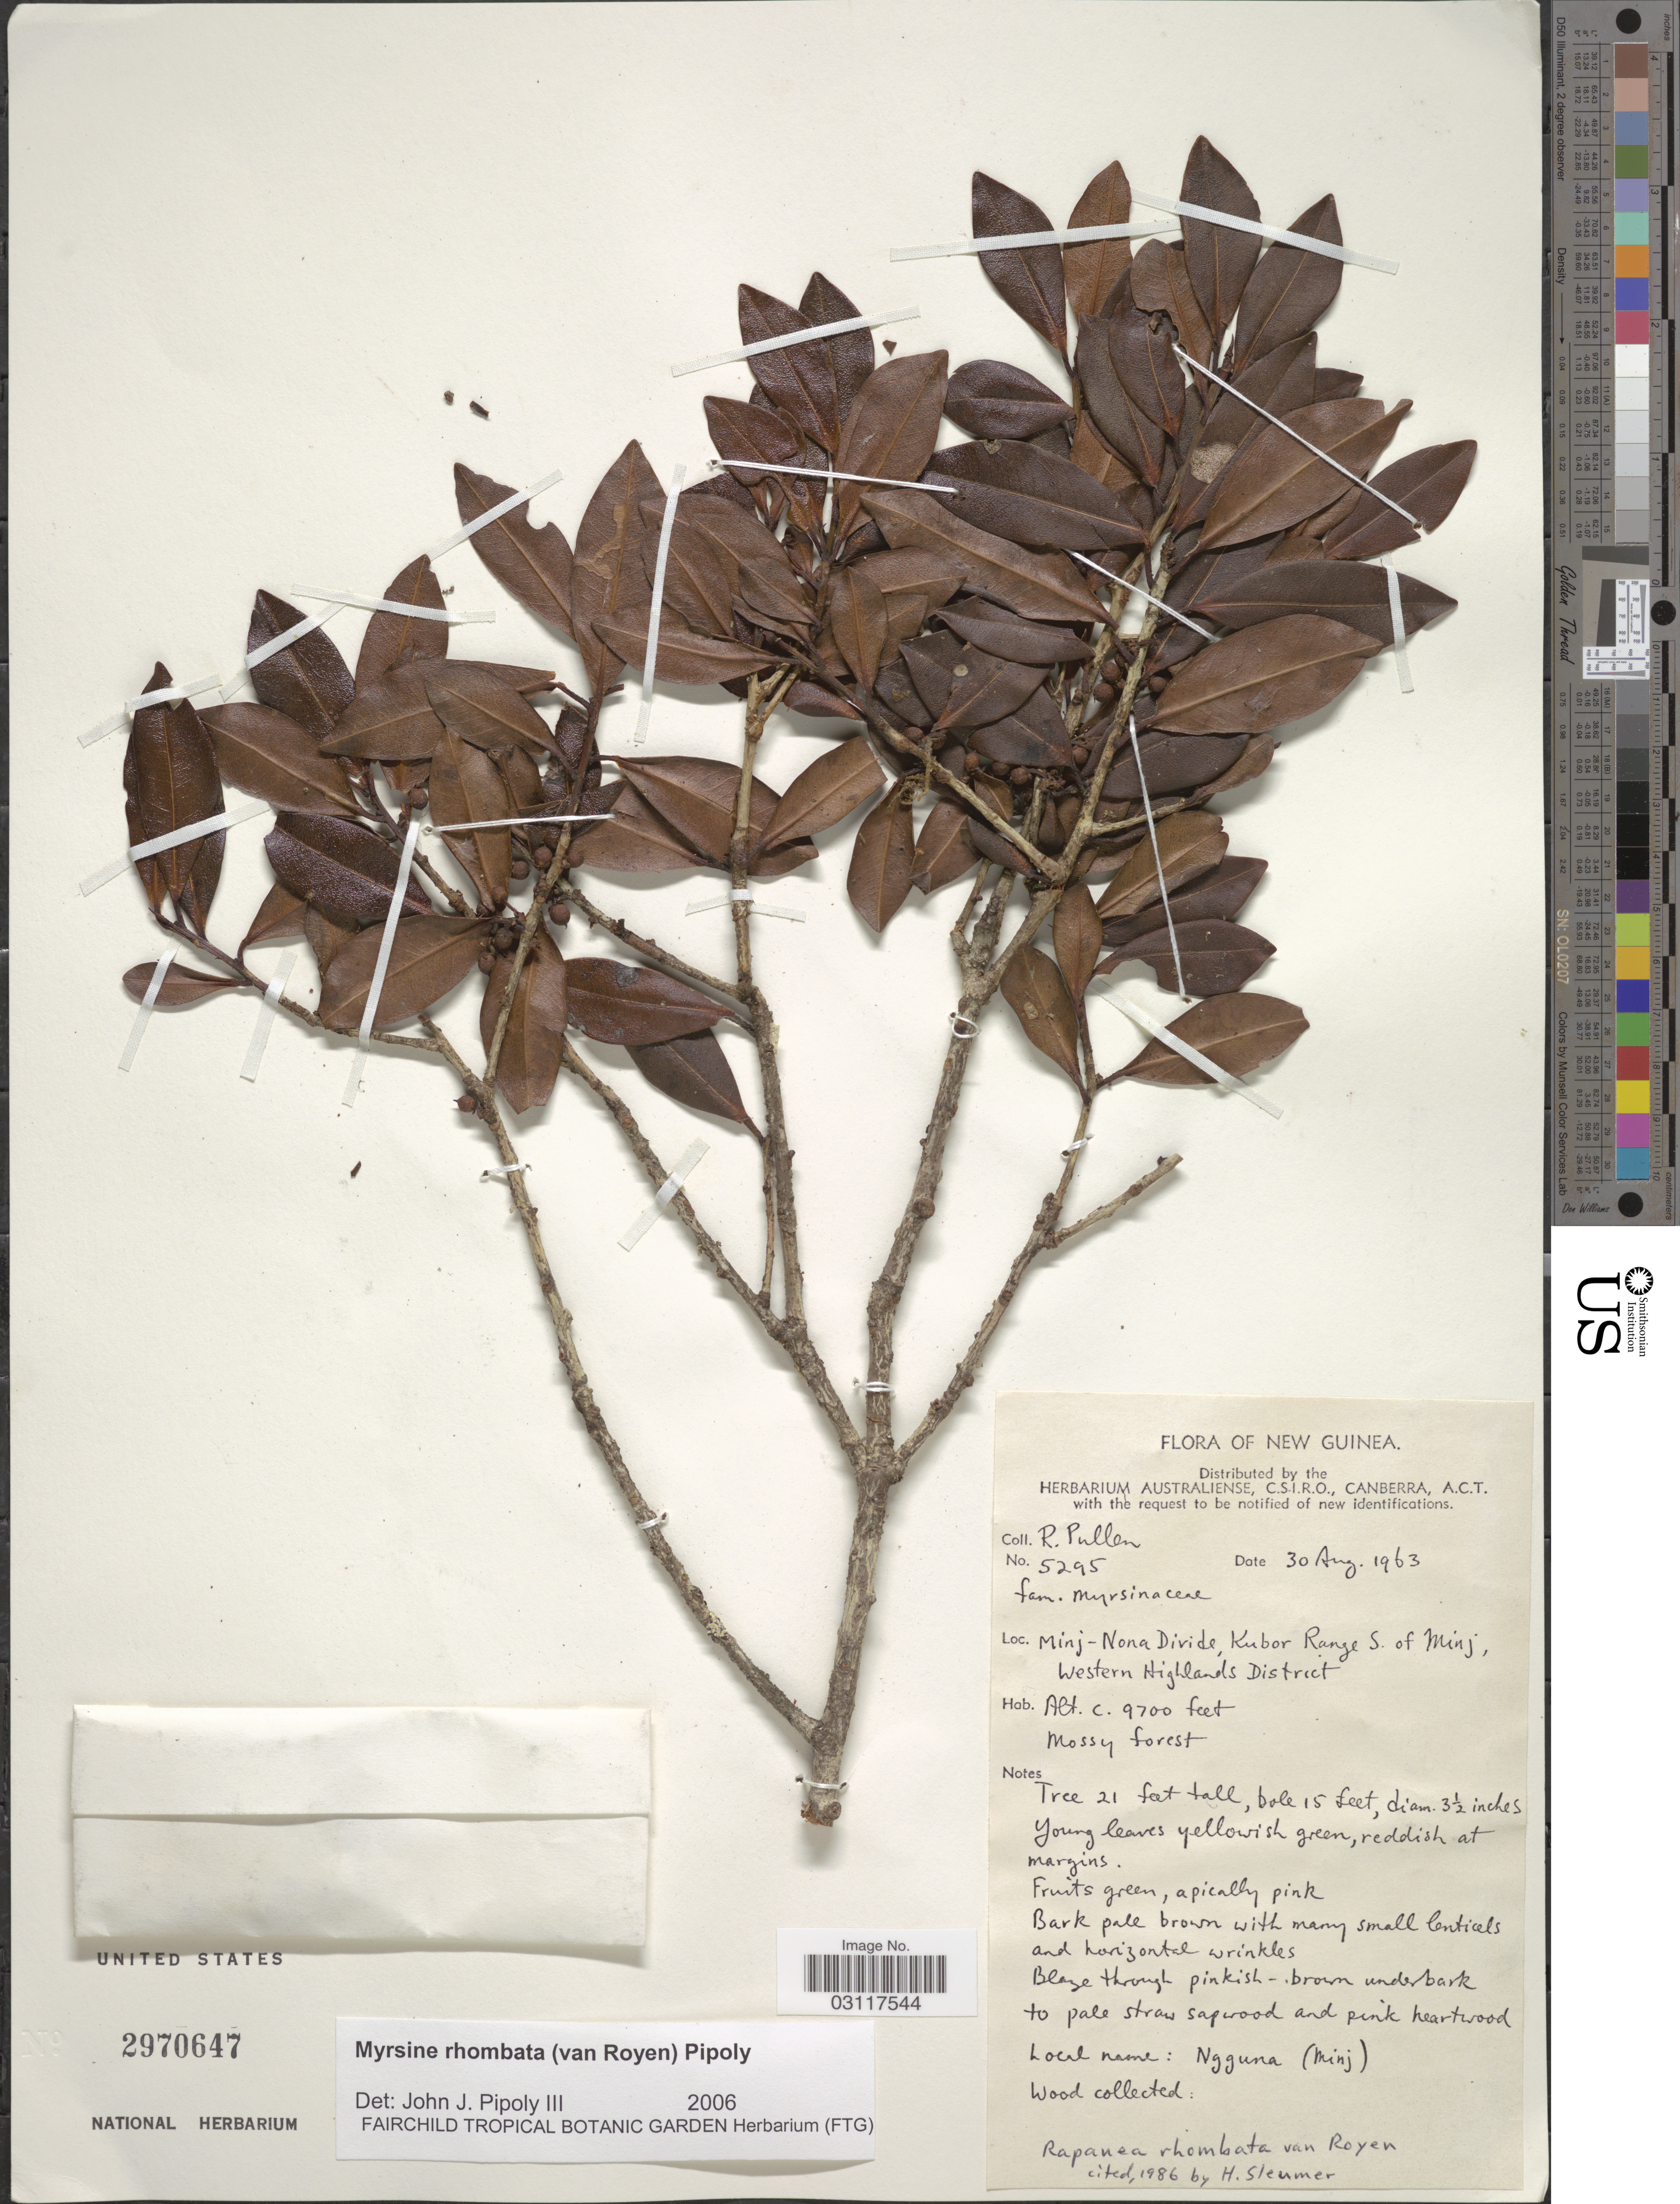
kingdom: Plantae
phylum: Tracheophyta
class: Magnoliopsida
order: Ericales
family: Primulaceae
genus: Myrsine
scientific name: Myrsine rhombata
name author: (P. Royen) Pipoly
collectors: R. Pullen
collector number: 5295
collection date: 1963-08-30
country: Papua New Guinea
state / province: Western Highlands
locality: New Guinea, Minj-Nona Divide, Kubor Range S. of Minj, Western Highlands District.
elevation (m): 2957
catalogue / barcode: US 2970647